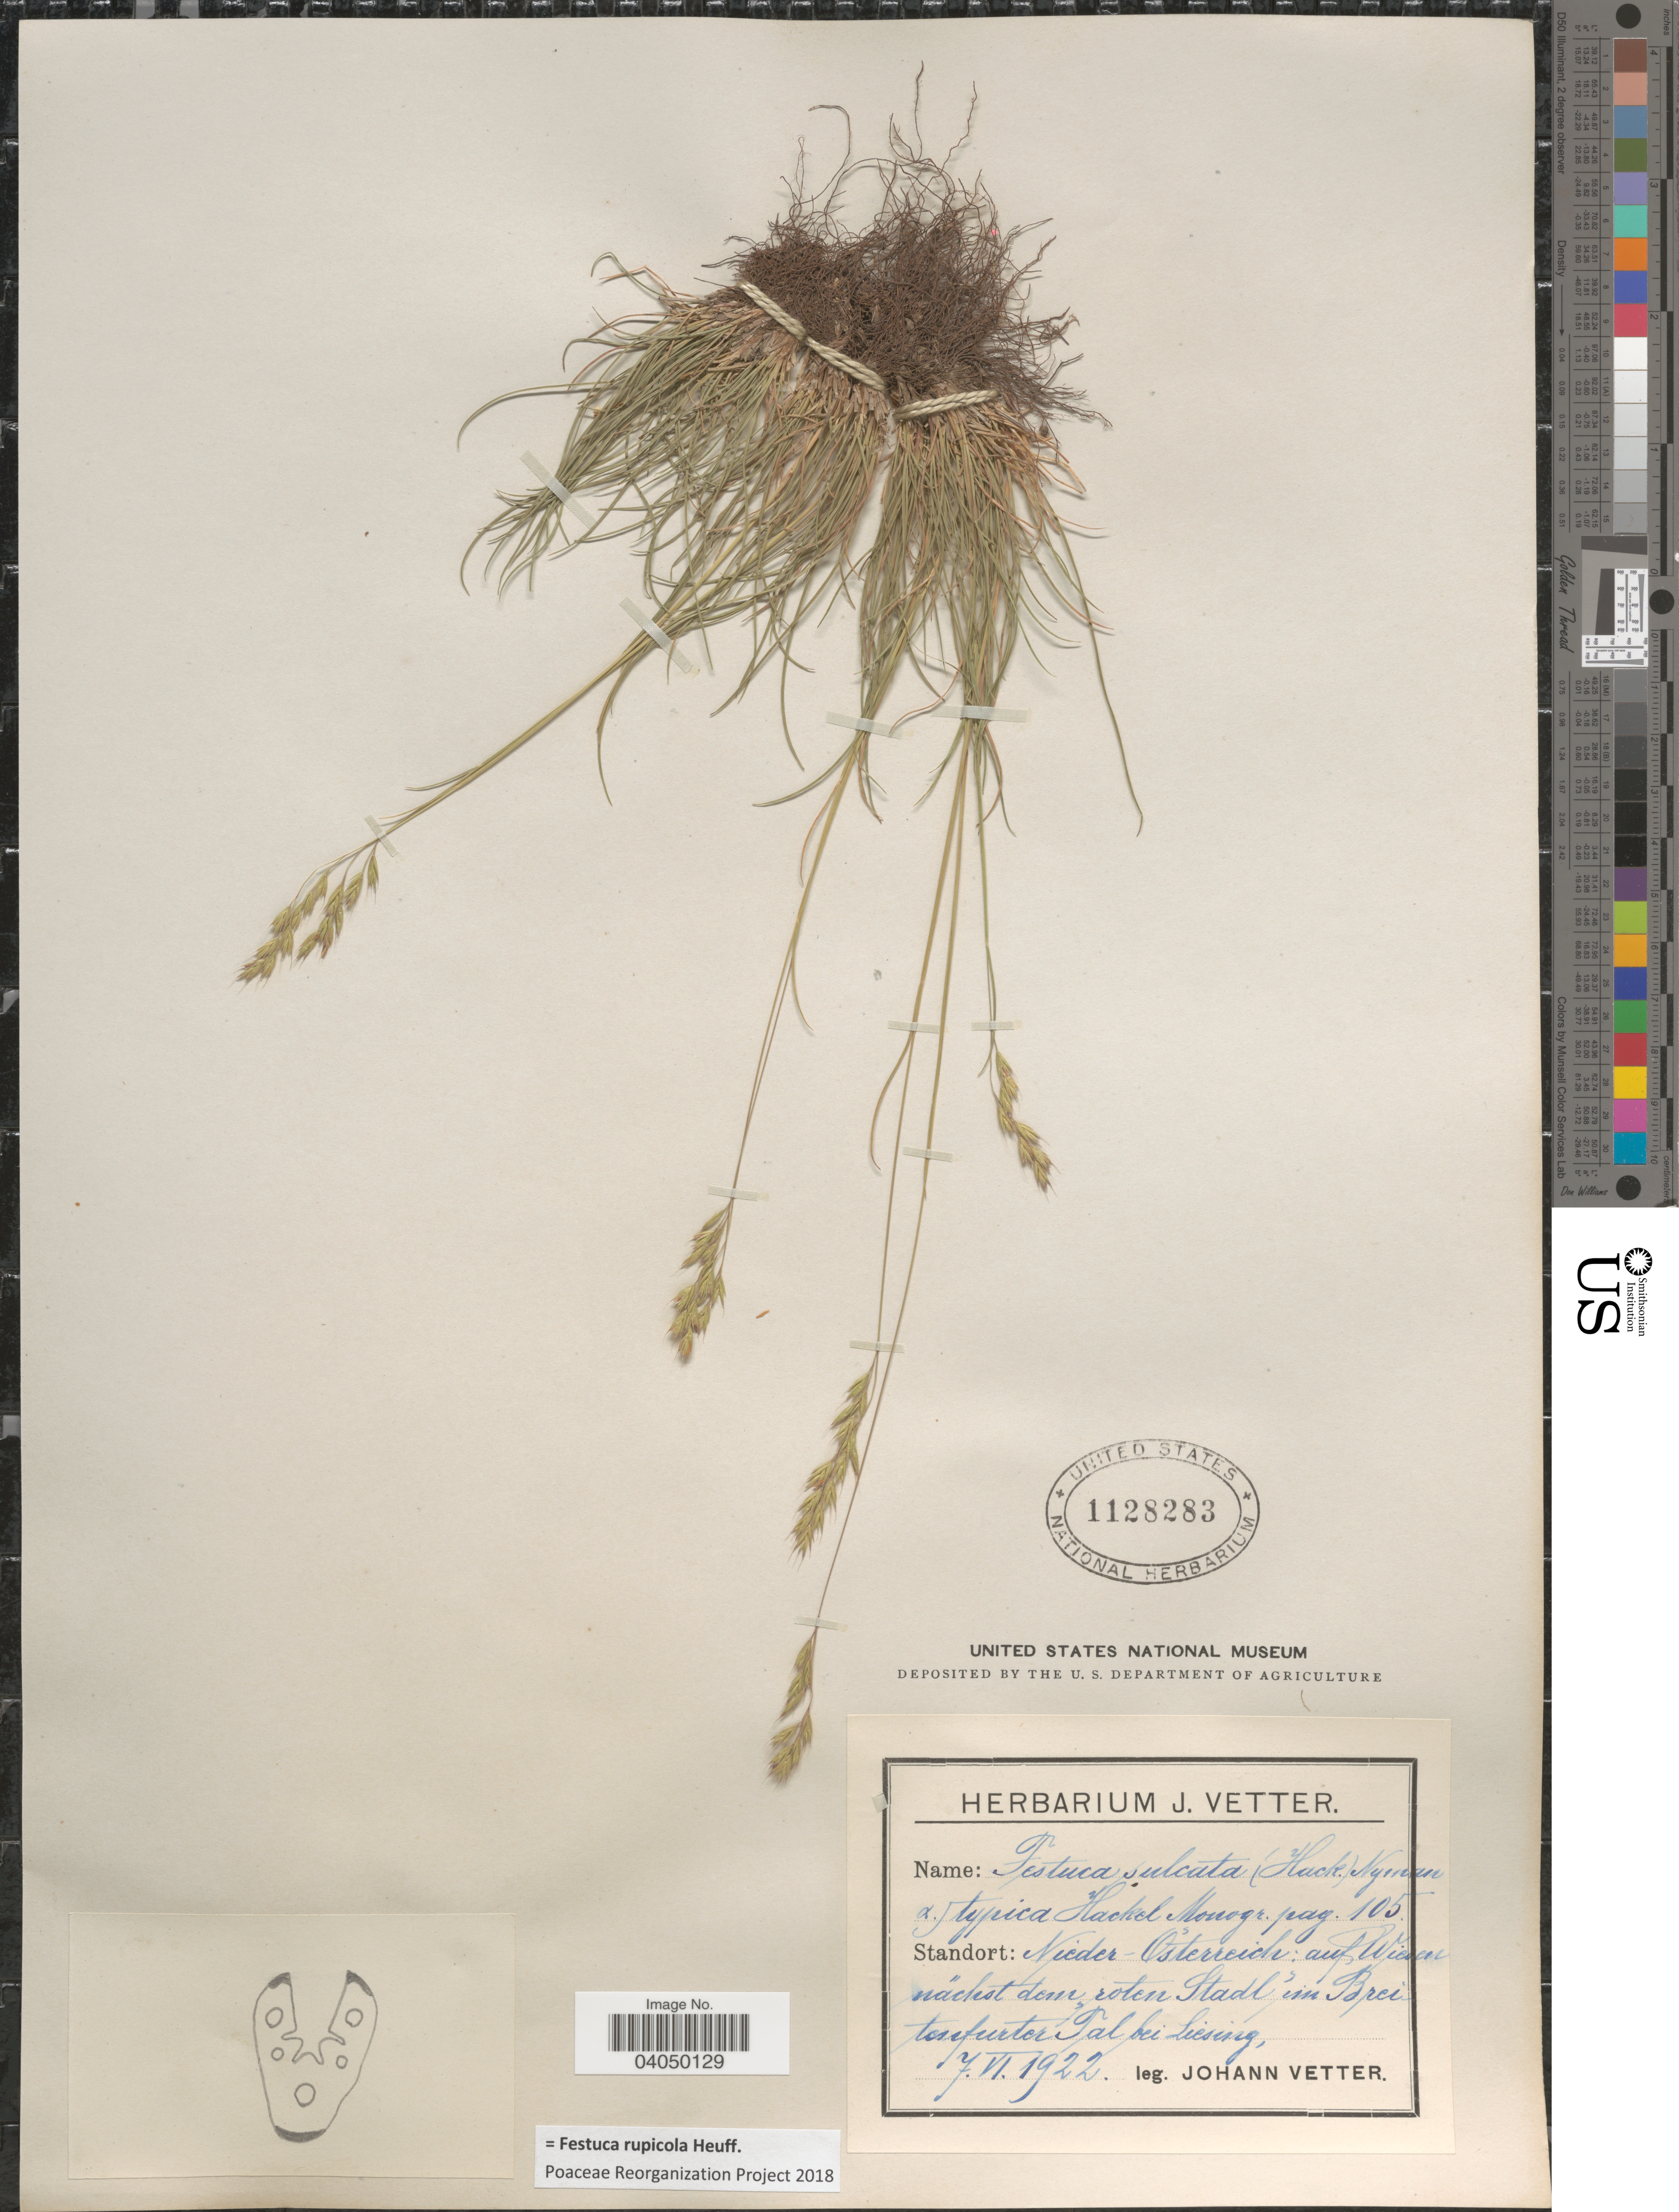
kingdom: Plantae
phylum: Tracheophyta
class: Liliopsida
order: Poales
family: Poaceae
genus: Festuca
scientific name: Festuca rupicola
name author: Heuff.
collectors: J. Vetter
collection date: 1922-06-07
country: Austria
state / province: Niederosterreich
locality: Auf Wiesen nächst dem roten Stadl im Breitenfurter Tal bei Liesing.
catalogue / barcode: US 1128283